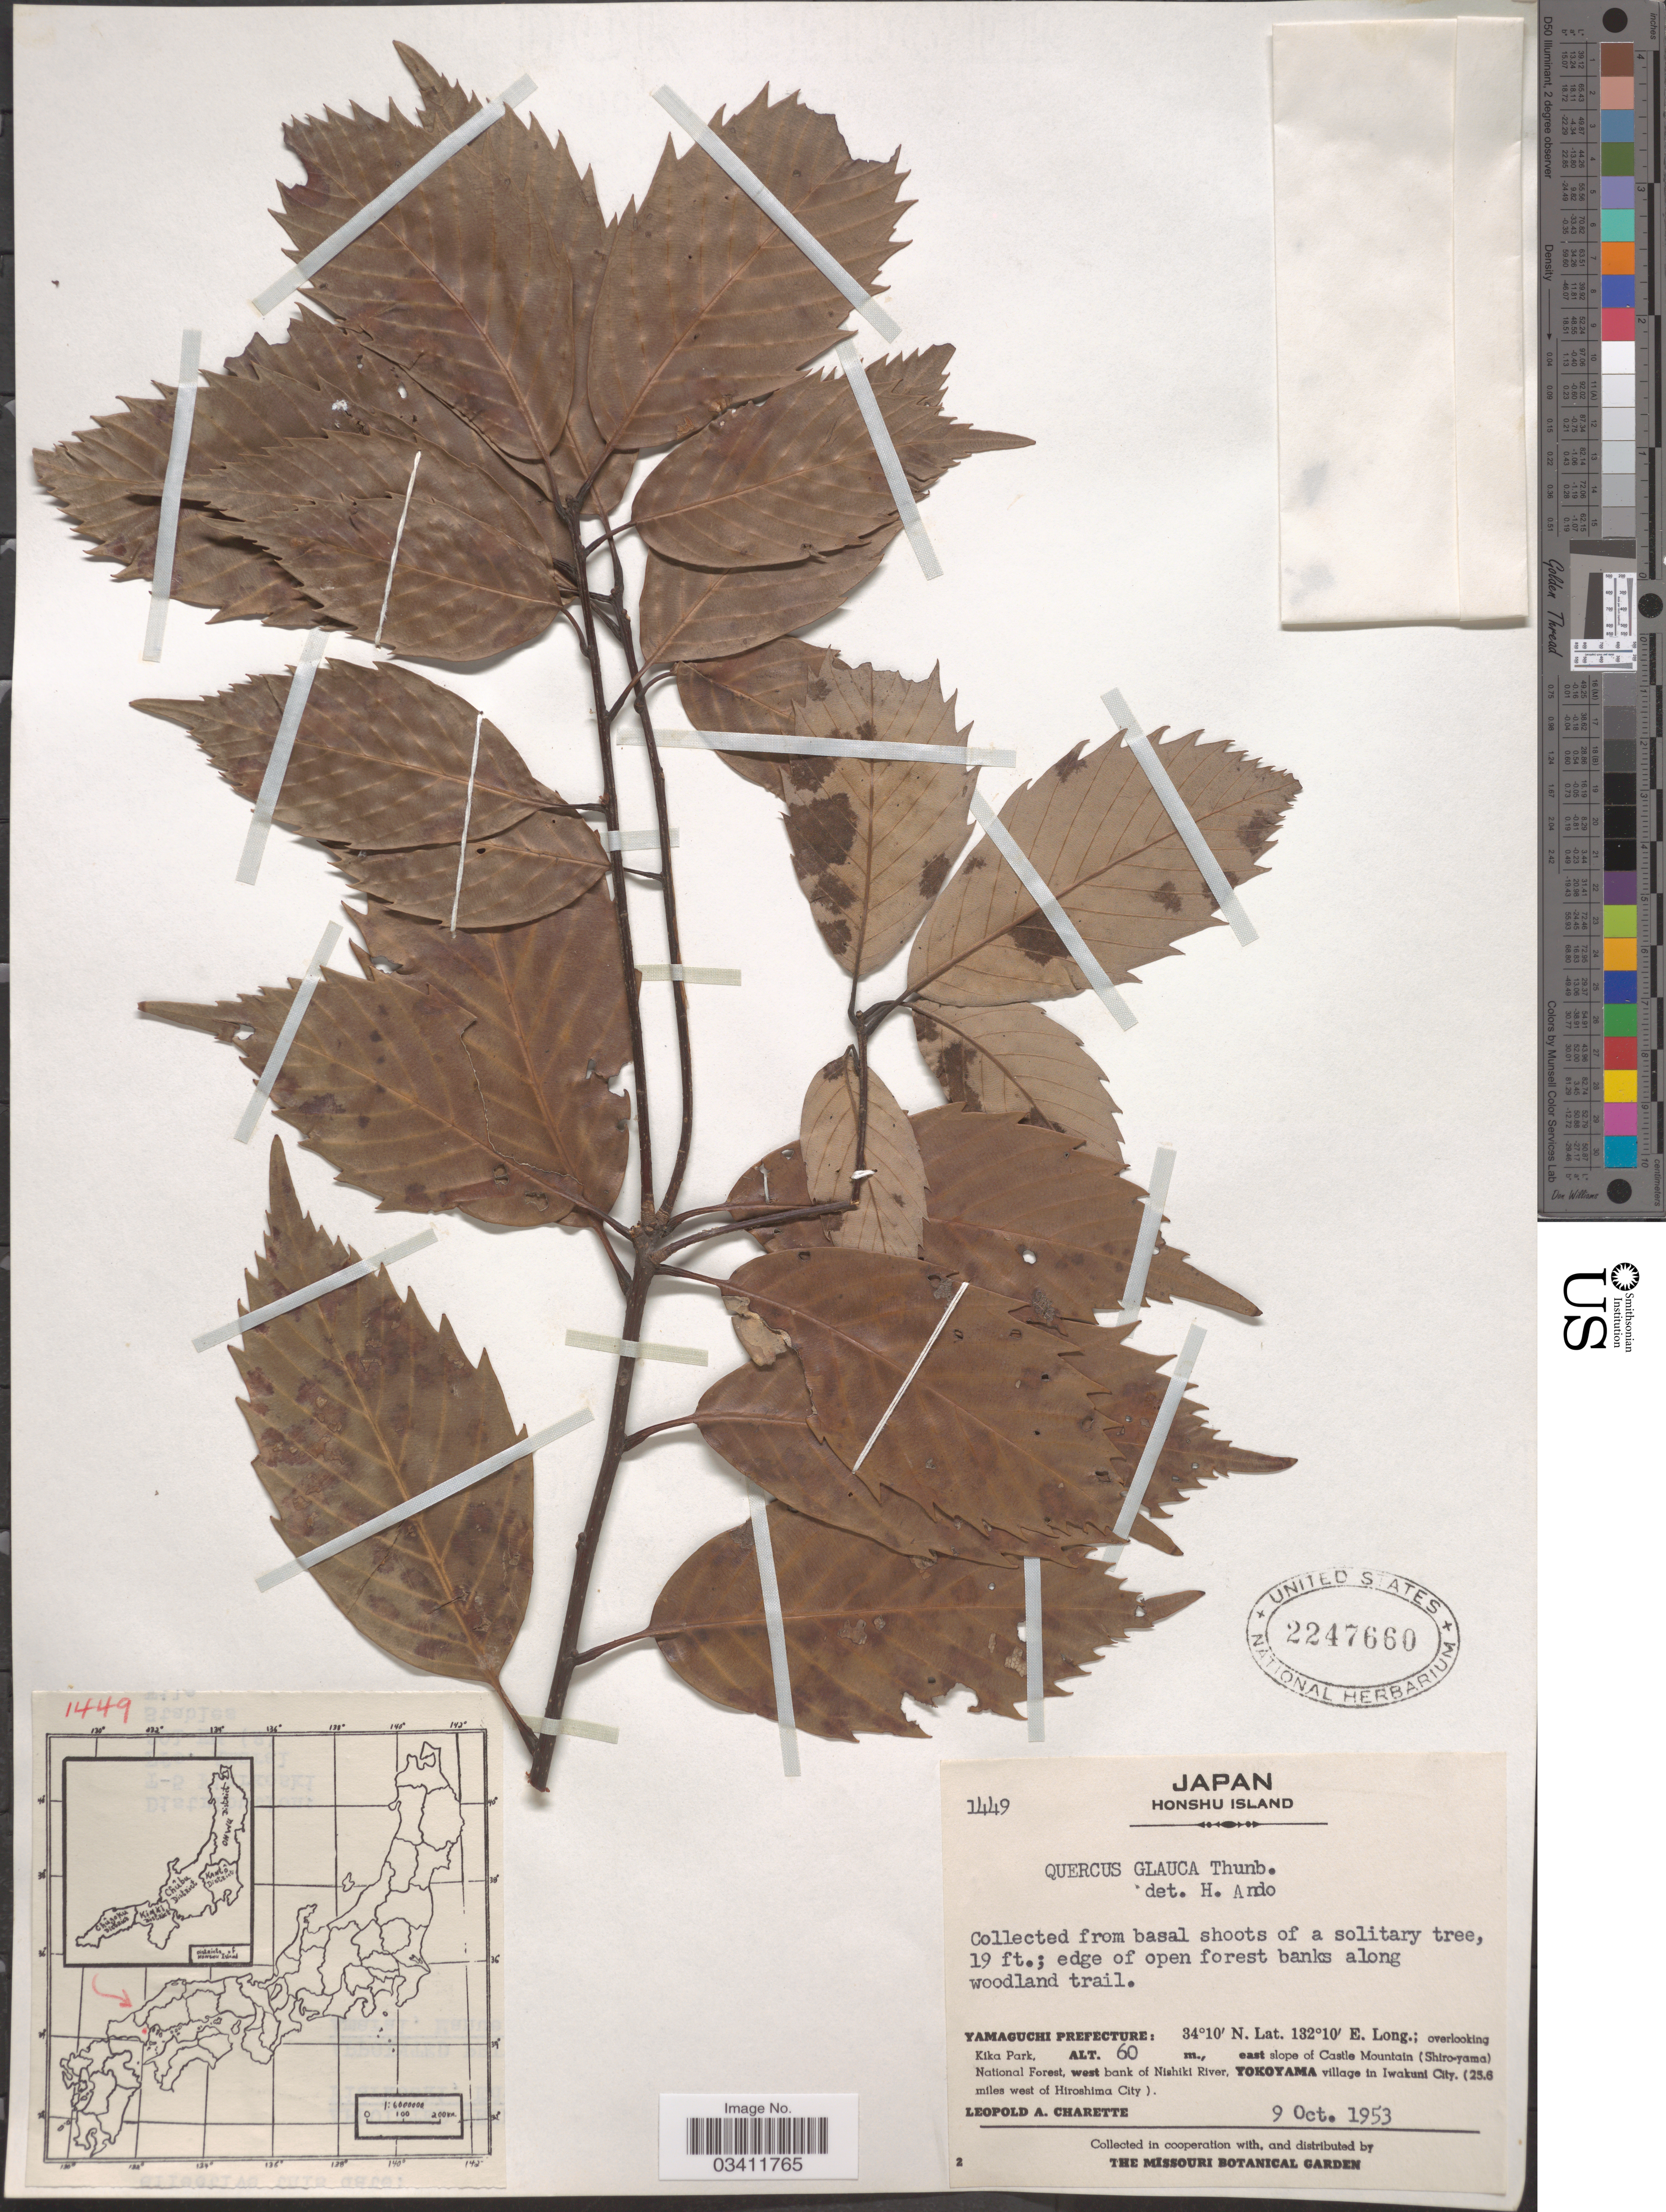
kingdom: Plantae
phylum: Tracheophyta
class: Magnoliopsida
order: Fagales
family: Fagaceae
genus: Quercus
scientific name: Quercus glauca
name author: Thunb.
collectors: L. A. Charette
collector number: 1449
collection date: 1953-10-09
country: Japan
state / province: Yamaguti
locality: Honshu Island. Yamaguchi Prefecture: overlooking Kika Park, east slope of Castle Mountain (Shiro-yama) National Forest, west bank of Nishiki River, Yokoyama village in Iwakuni City. (25.6 miles west of Hiroshima City).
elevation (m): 60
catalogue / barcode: US 2247660